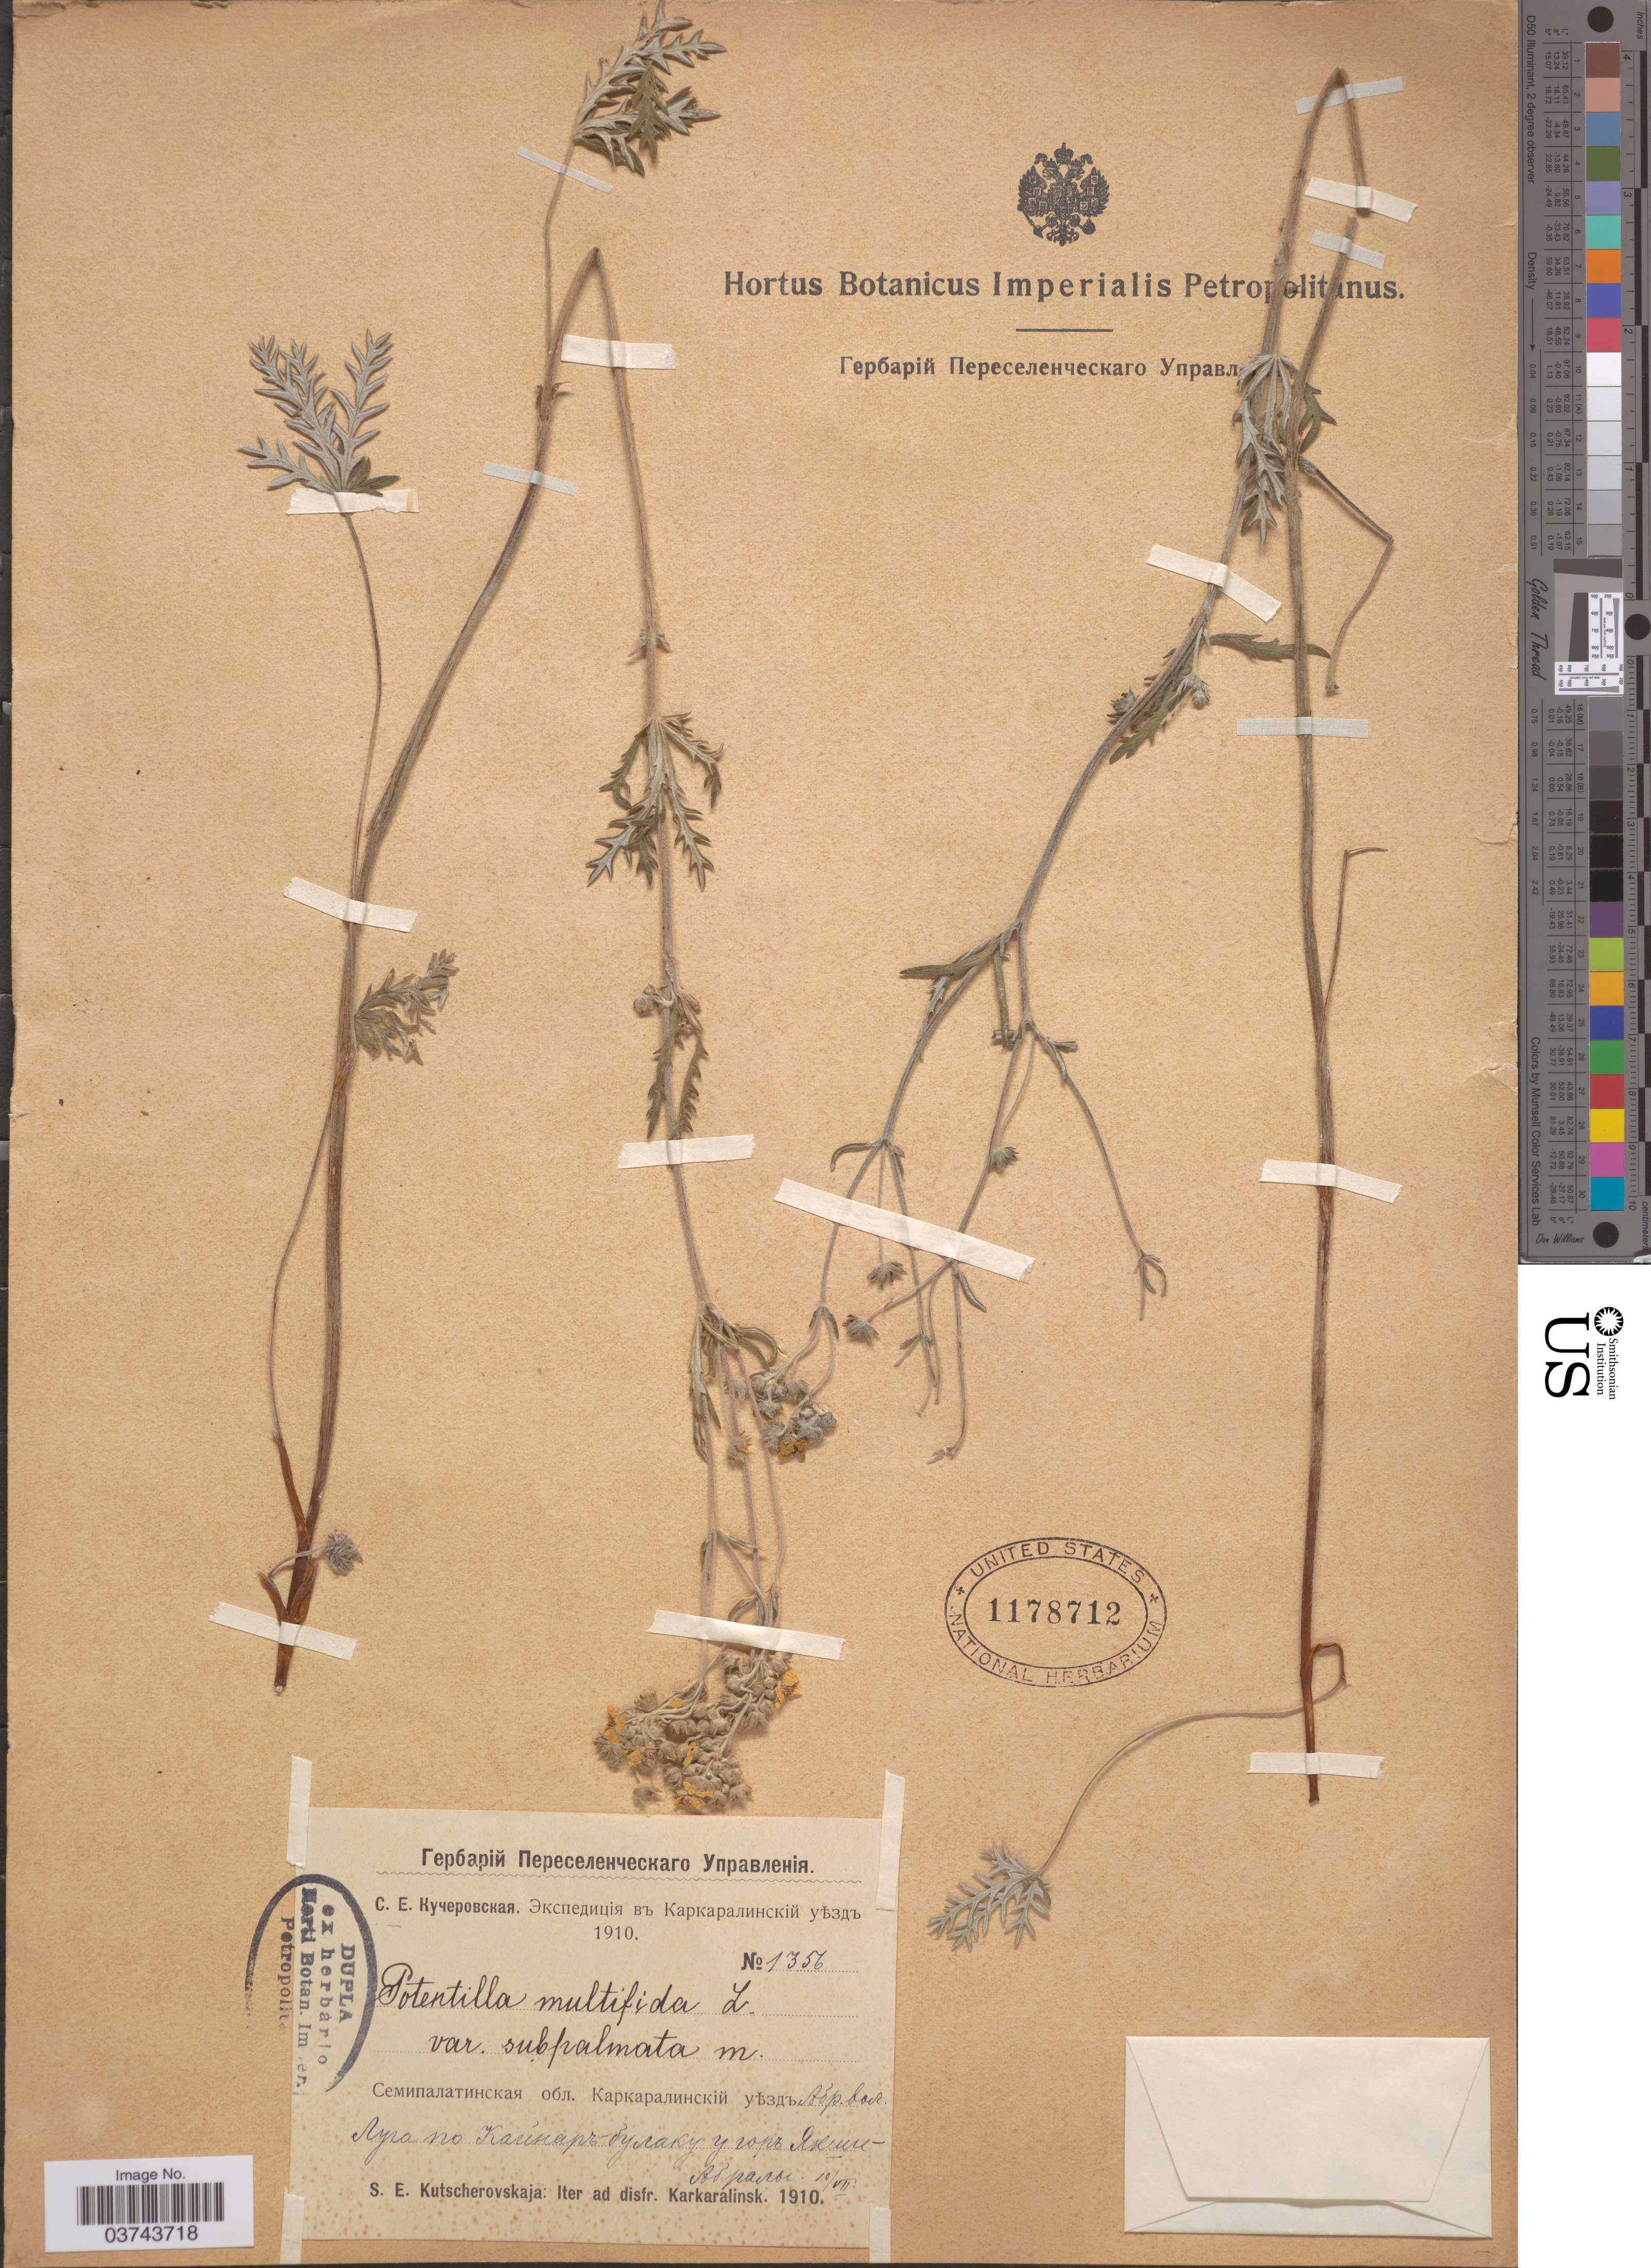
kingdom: Plantae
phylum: Tracheophyta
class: Magnoliopsida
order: Rosales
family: Rosaceae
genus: Potentilla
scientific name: Potentilla multifida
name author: L.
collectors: S. Kutscherovskaja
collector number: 1356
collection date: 1910-07-10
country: Kazakhstan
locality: X. Iter ad disfr. Karkaralinsk.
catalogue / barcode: US 1178712